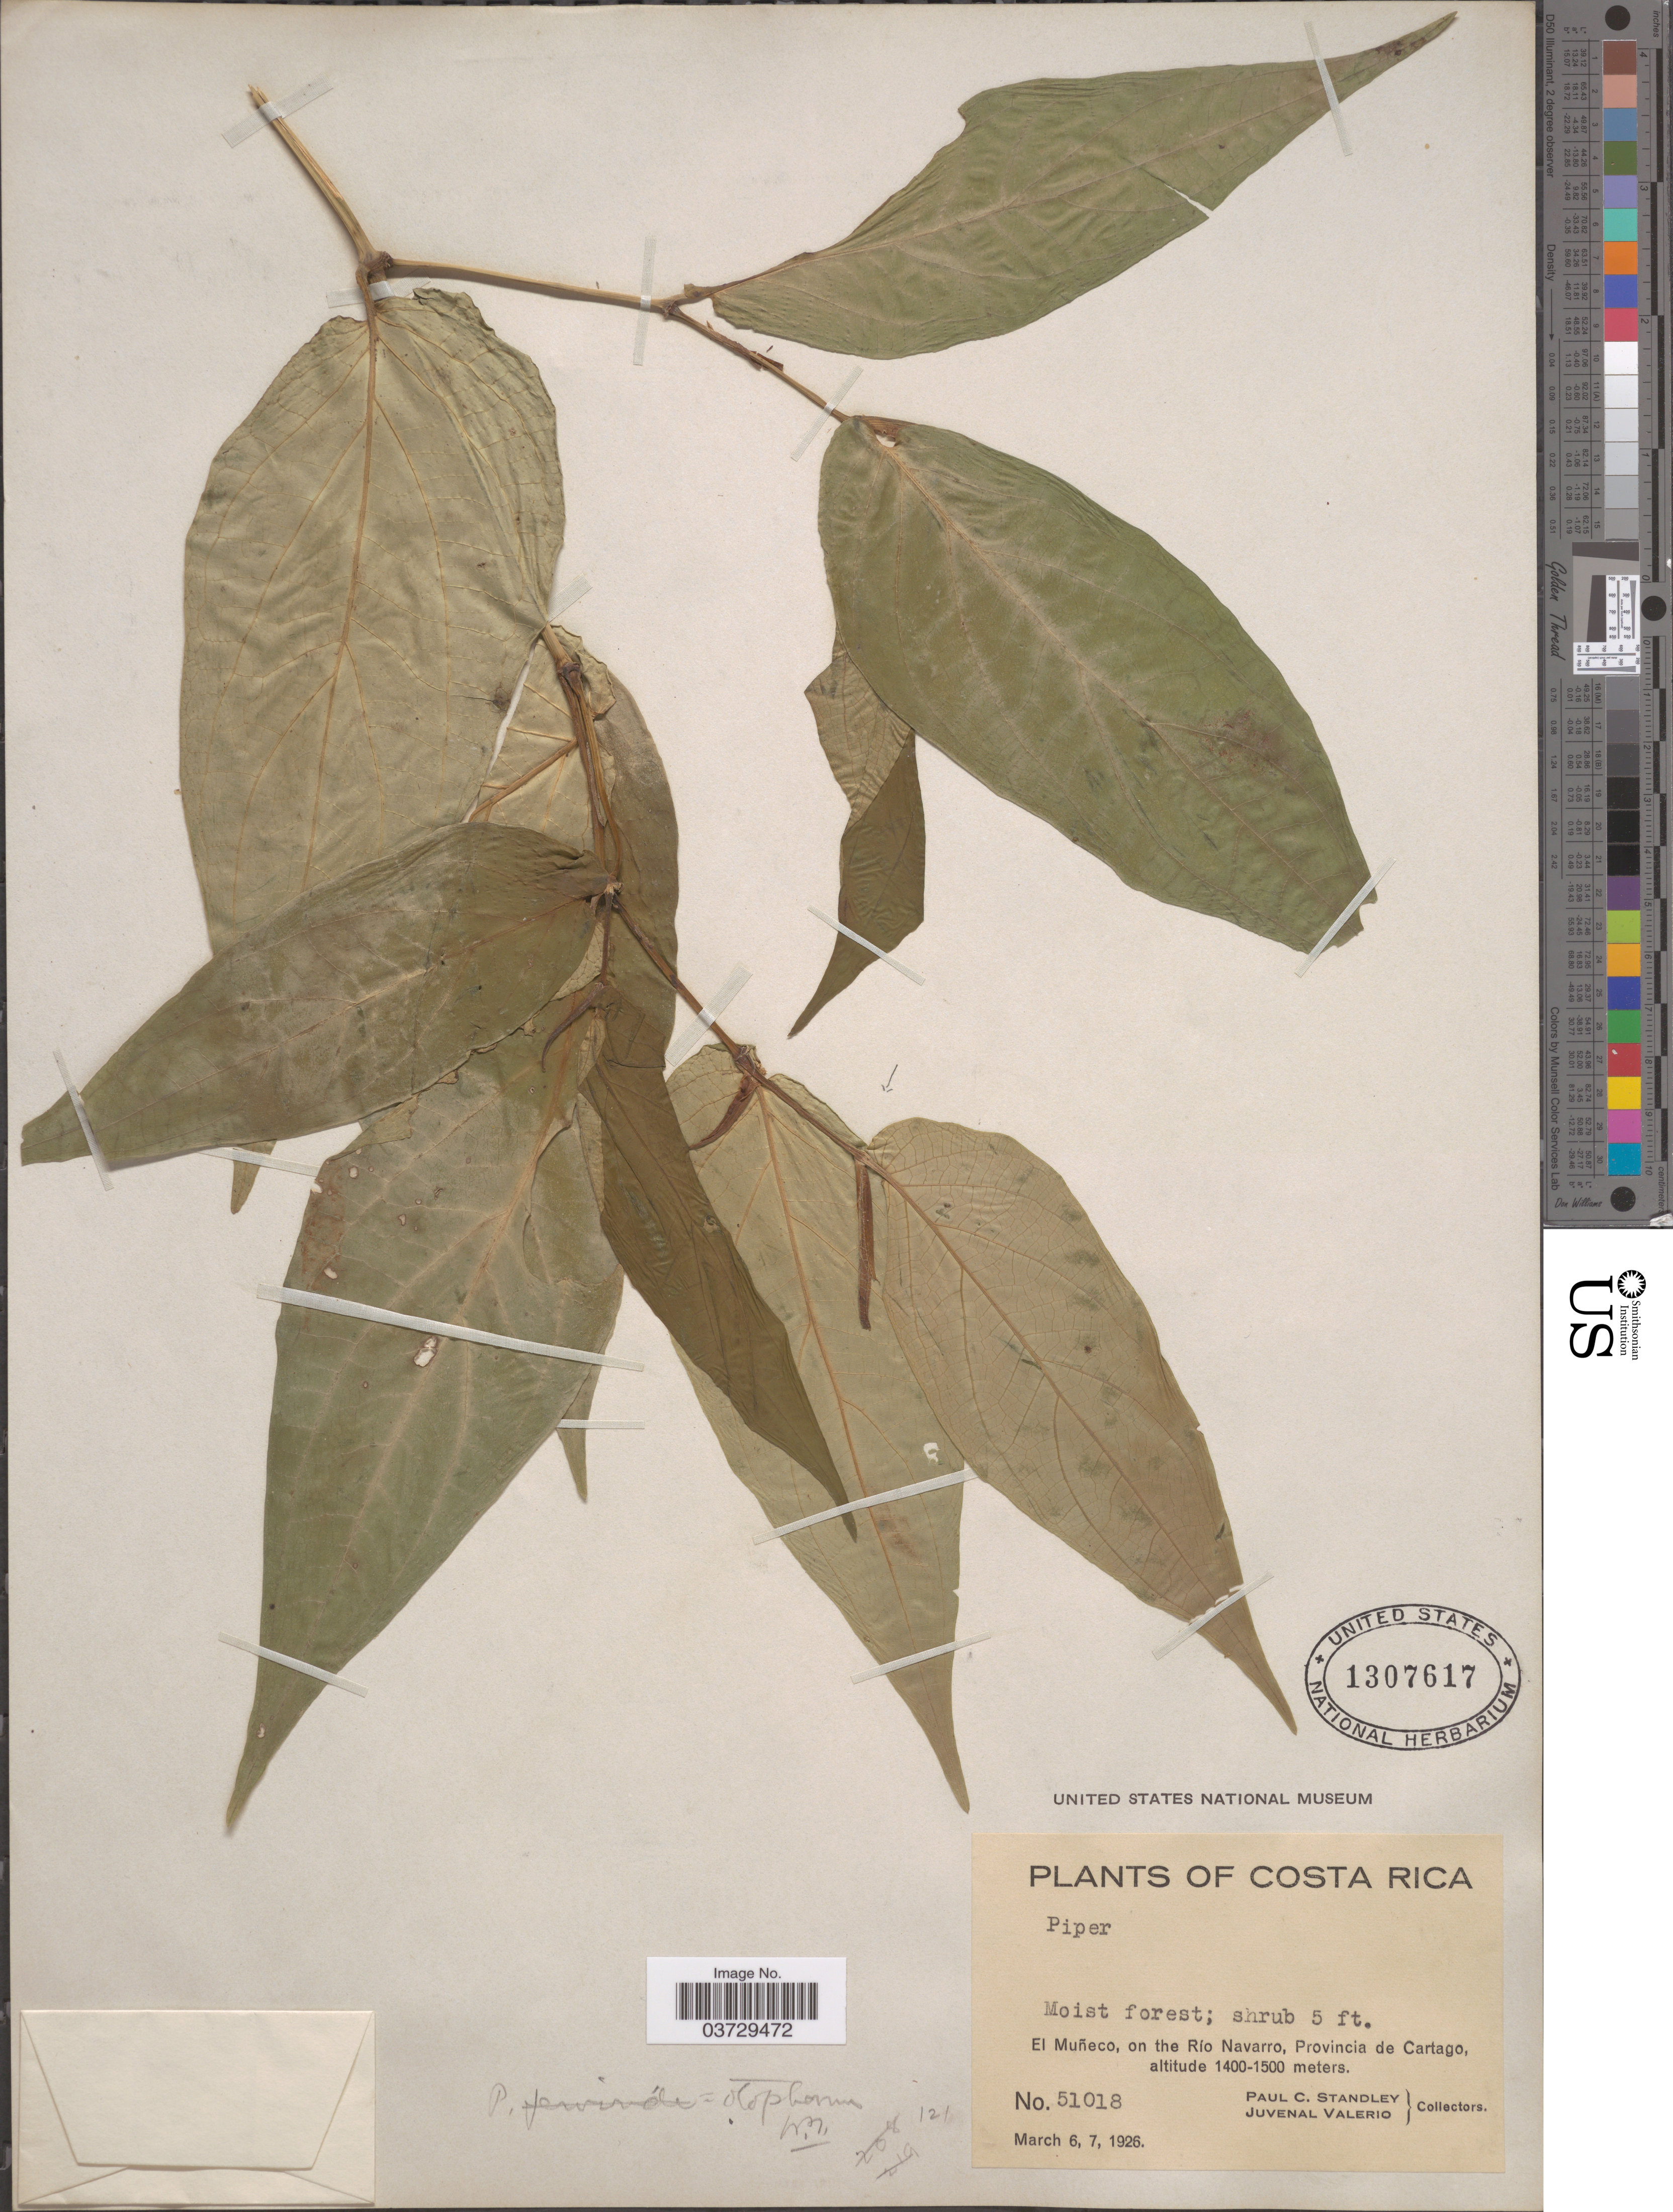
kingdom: Plantae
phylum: Tracheophyta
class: Magnoliopsida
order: Piperales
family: Piperaceae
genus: Piper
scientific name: Piper otophorum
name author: C. DC.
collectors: P. C. Standley & J. Valerio R.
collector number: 51018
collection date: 1926-03-06/1926-03-07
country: Costa Rica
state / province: Cartago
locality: El Muñeco, on the Río Navarro.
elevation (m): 1400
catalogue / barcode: US 1307617